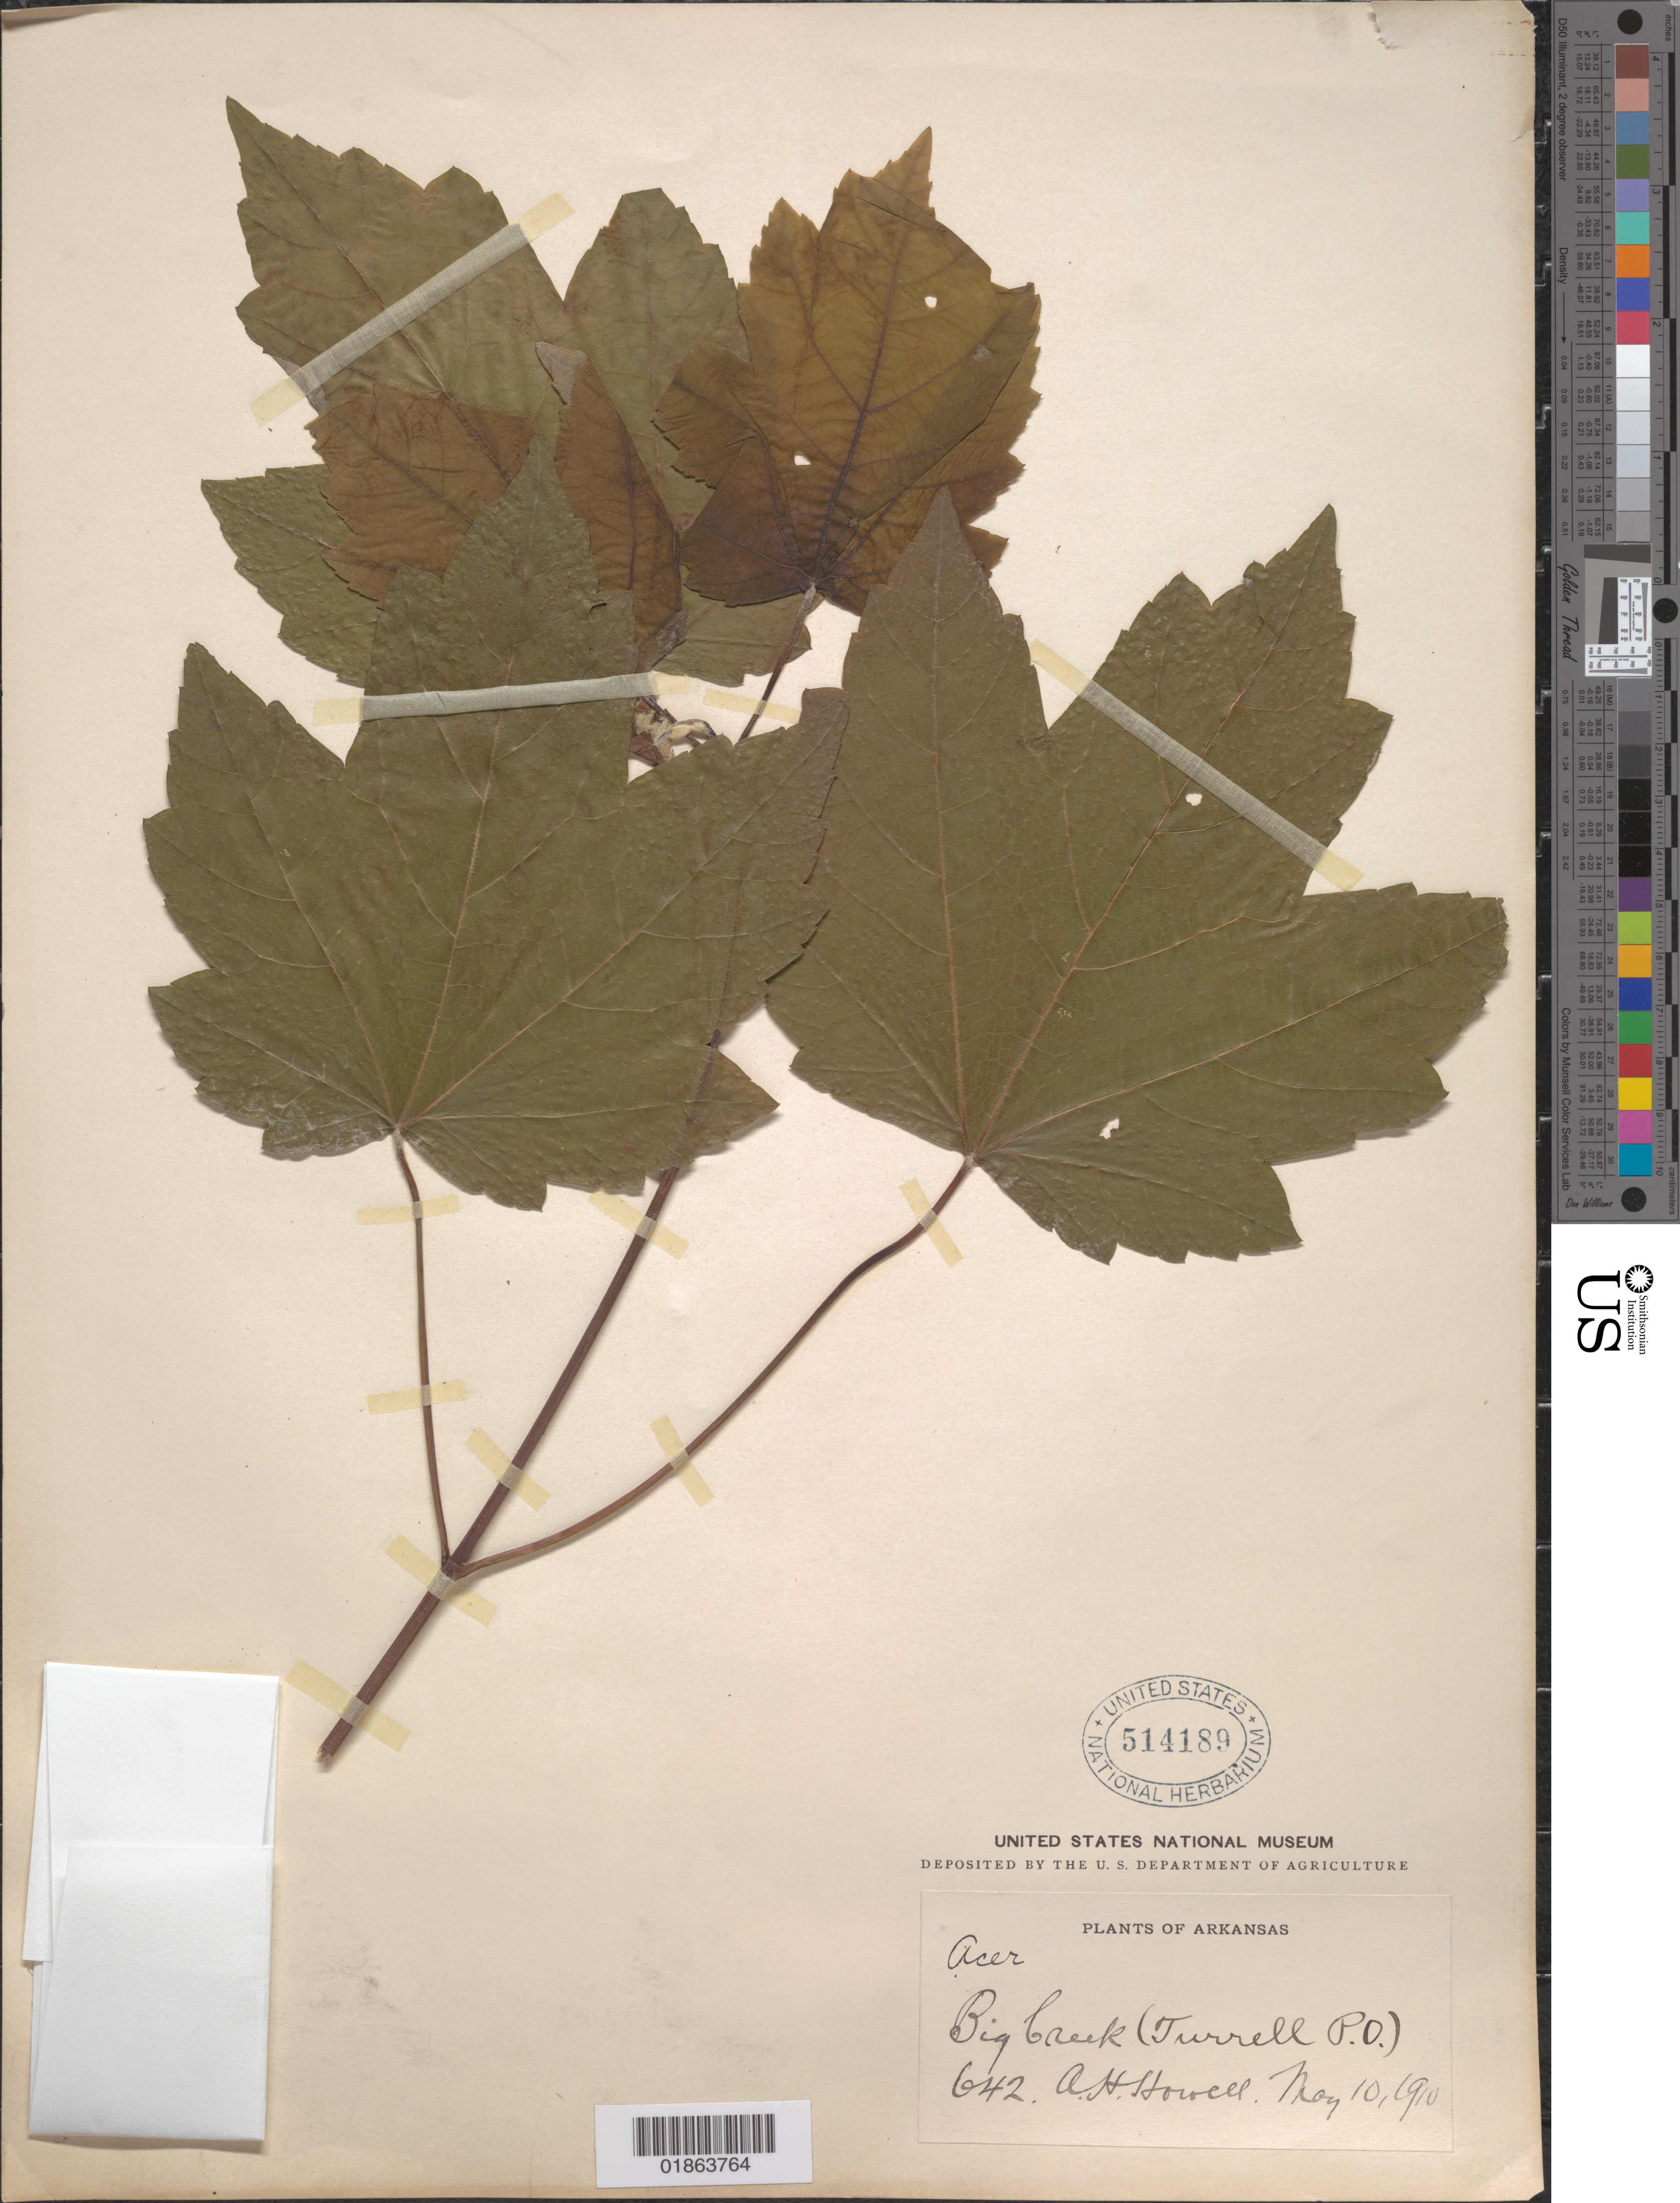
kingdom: Plantae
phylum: Tracheophyta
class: Magnoliopsida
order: Sapindales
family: Sapindaceae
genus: Acer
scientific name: Acer sp.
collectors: A. H. Howell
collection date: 1910-05-10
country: United States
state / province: Arkansas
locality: Big Creek (Turrell P.O.)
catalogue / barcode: US 514189